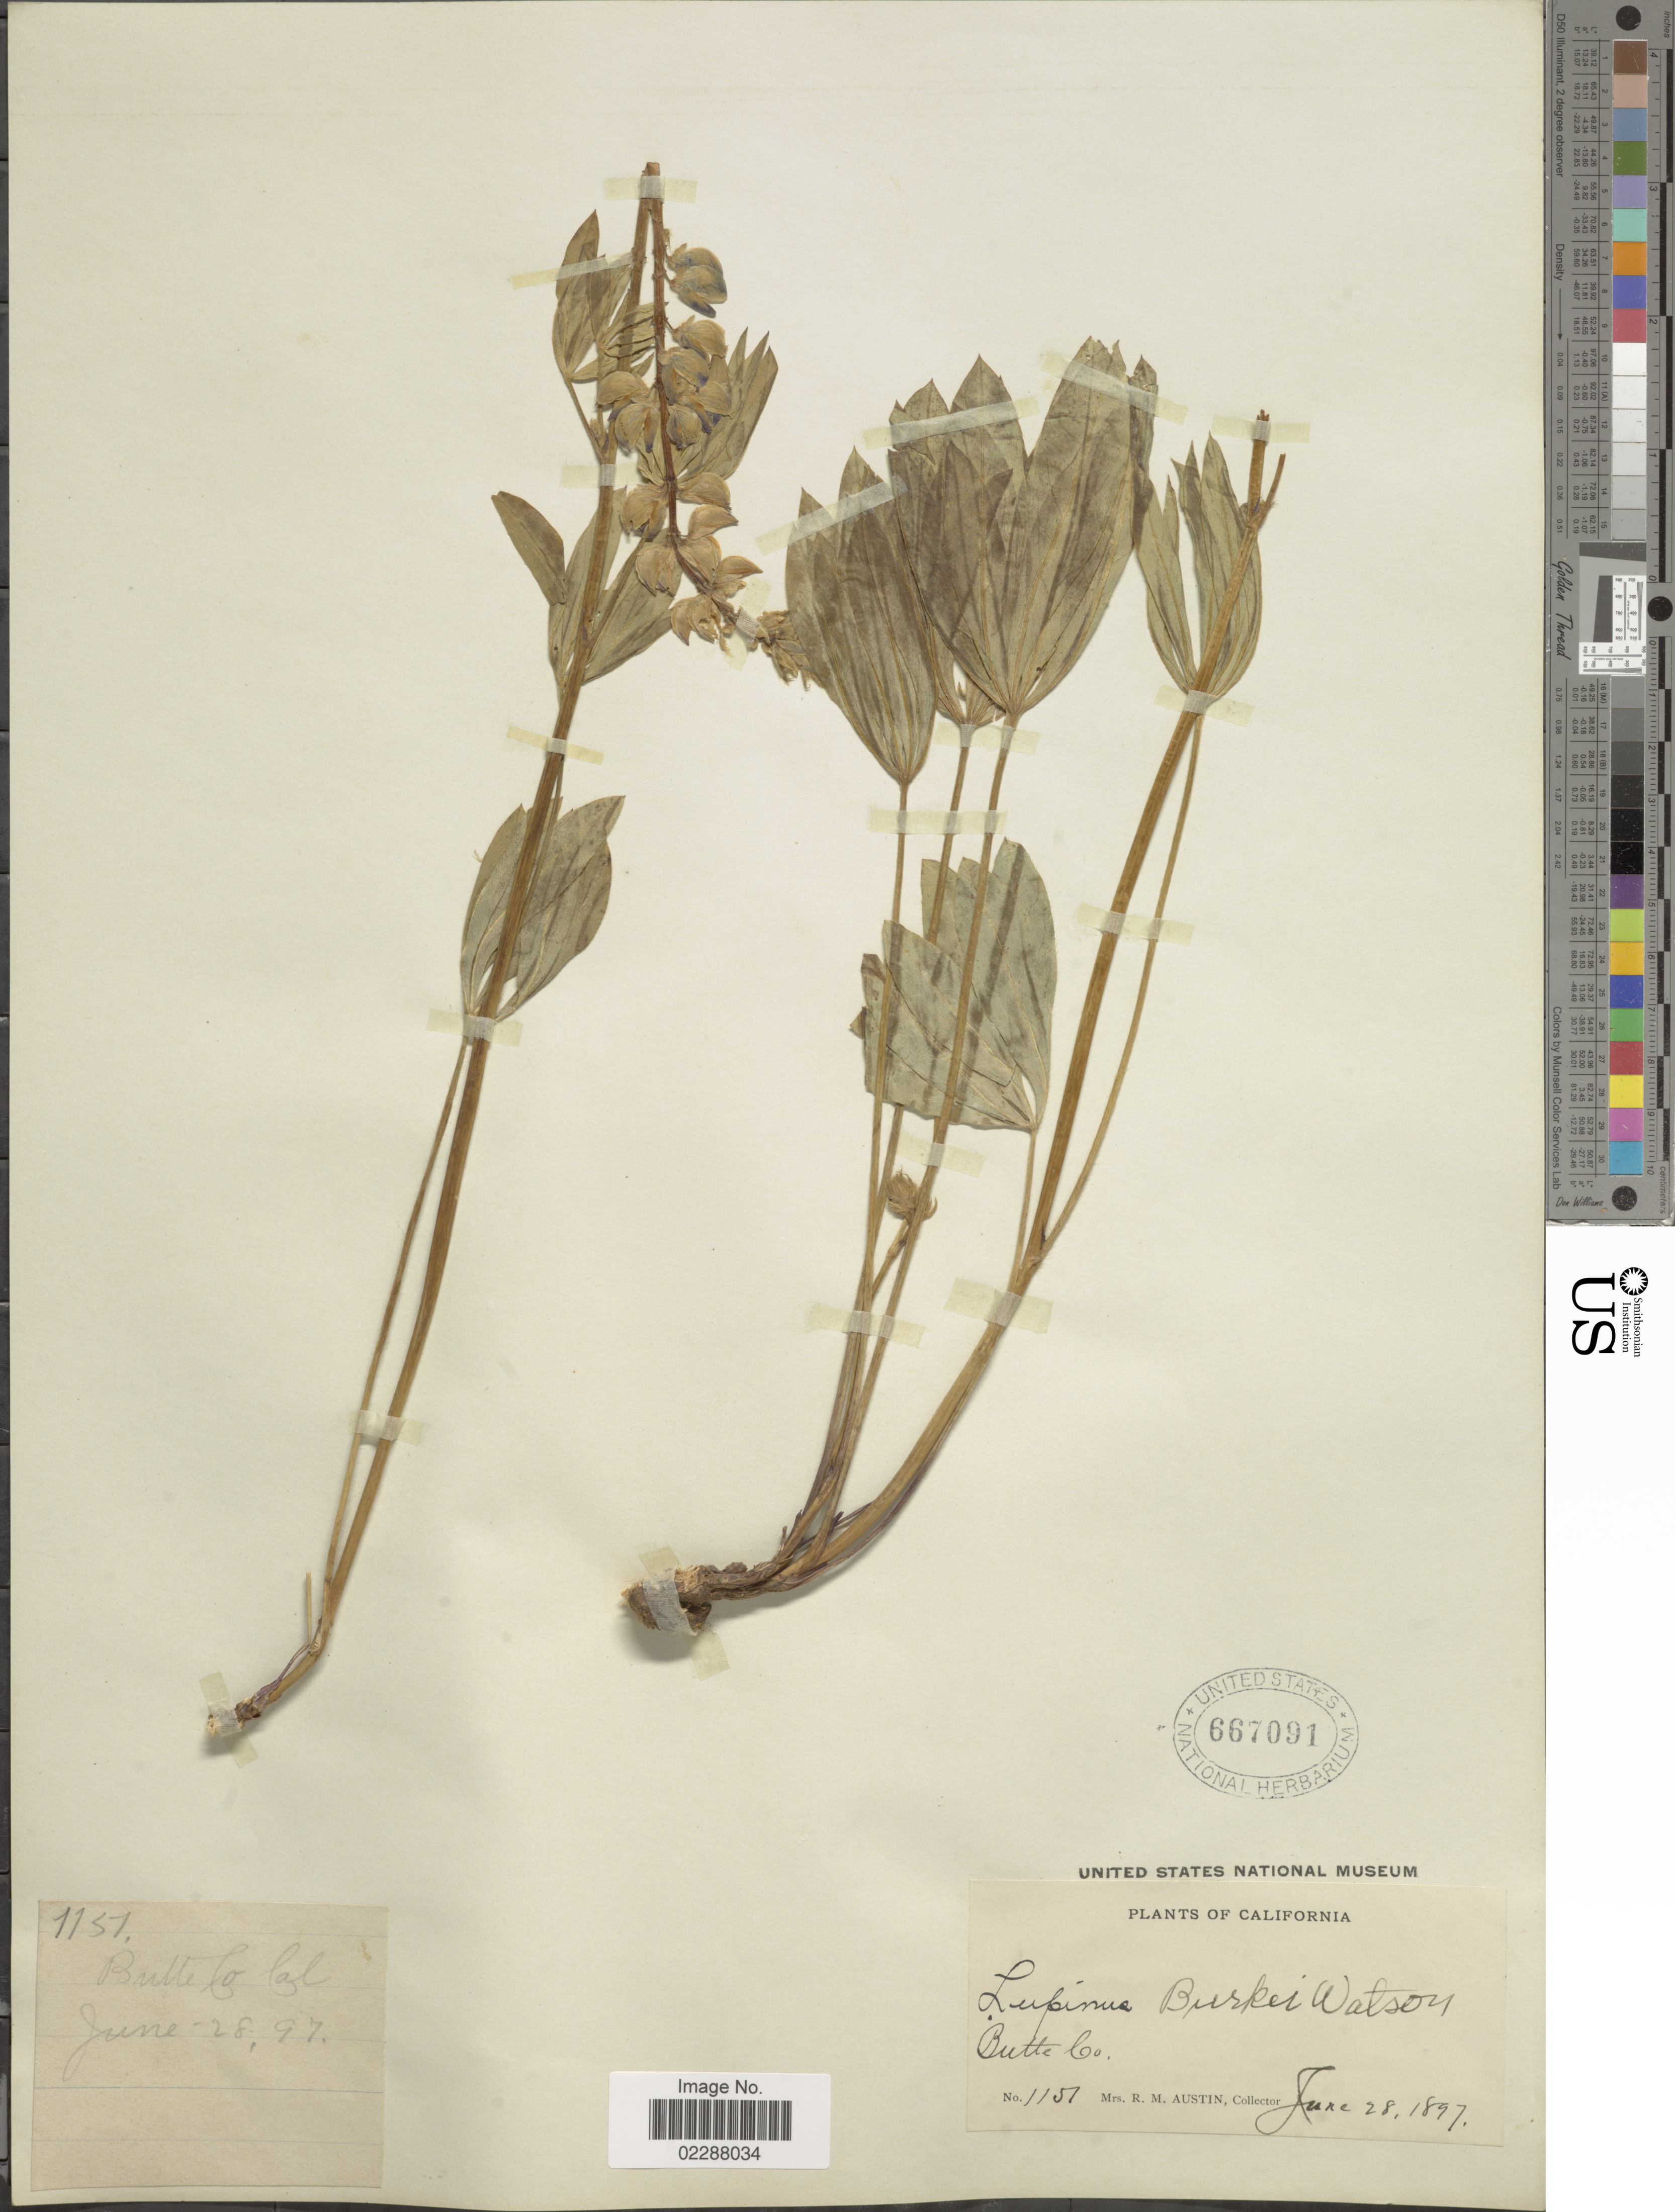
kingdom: Plantae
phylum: Tracheophyta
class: Magnoliopsida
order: Fabales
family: Fabaceae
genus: Lupinus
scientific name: Lupinus superbus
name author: A. Heller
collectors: R. Austin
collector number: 1151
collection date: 1897-06-28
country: United States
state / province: California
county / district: Butte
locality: Butte Co.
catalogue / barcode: US 667091